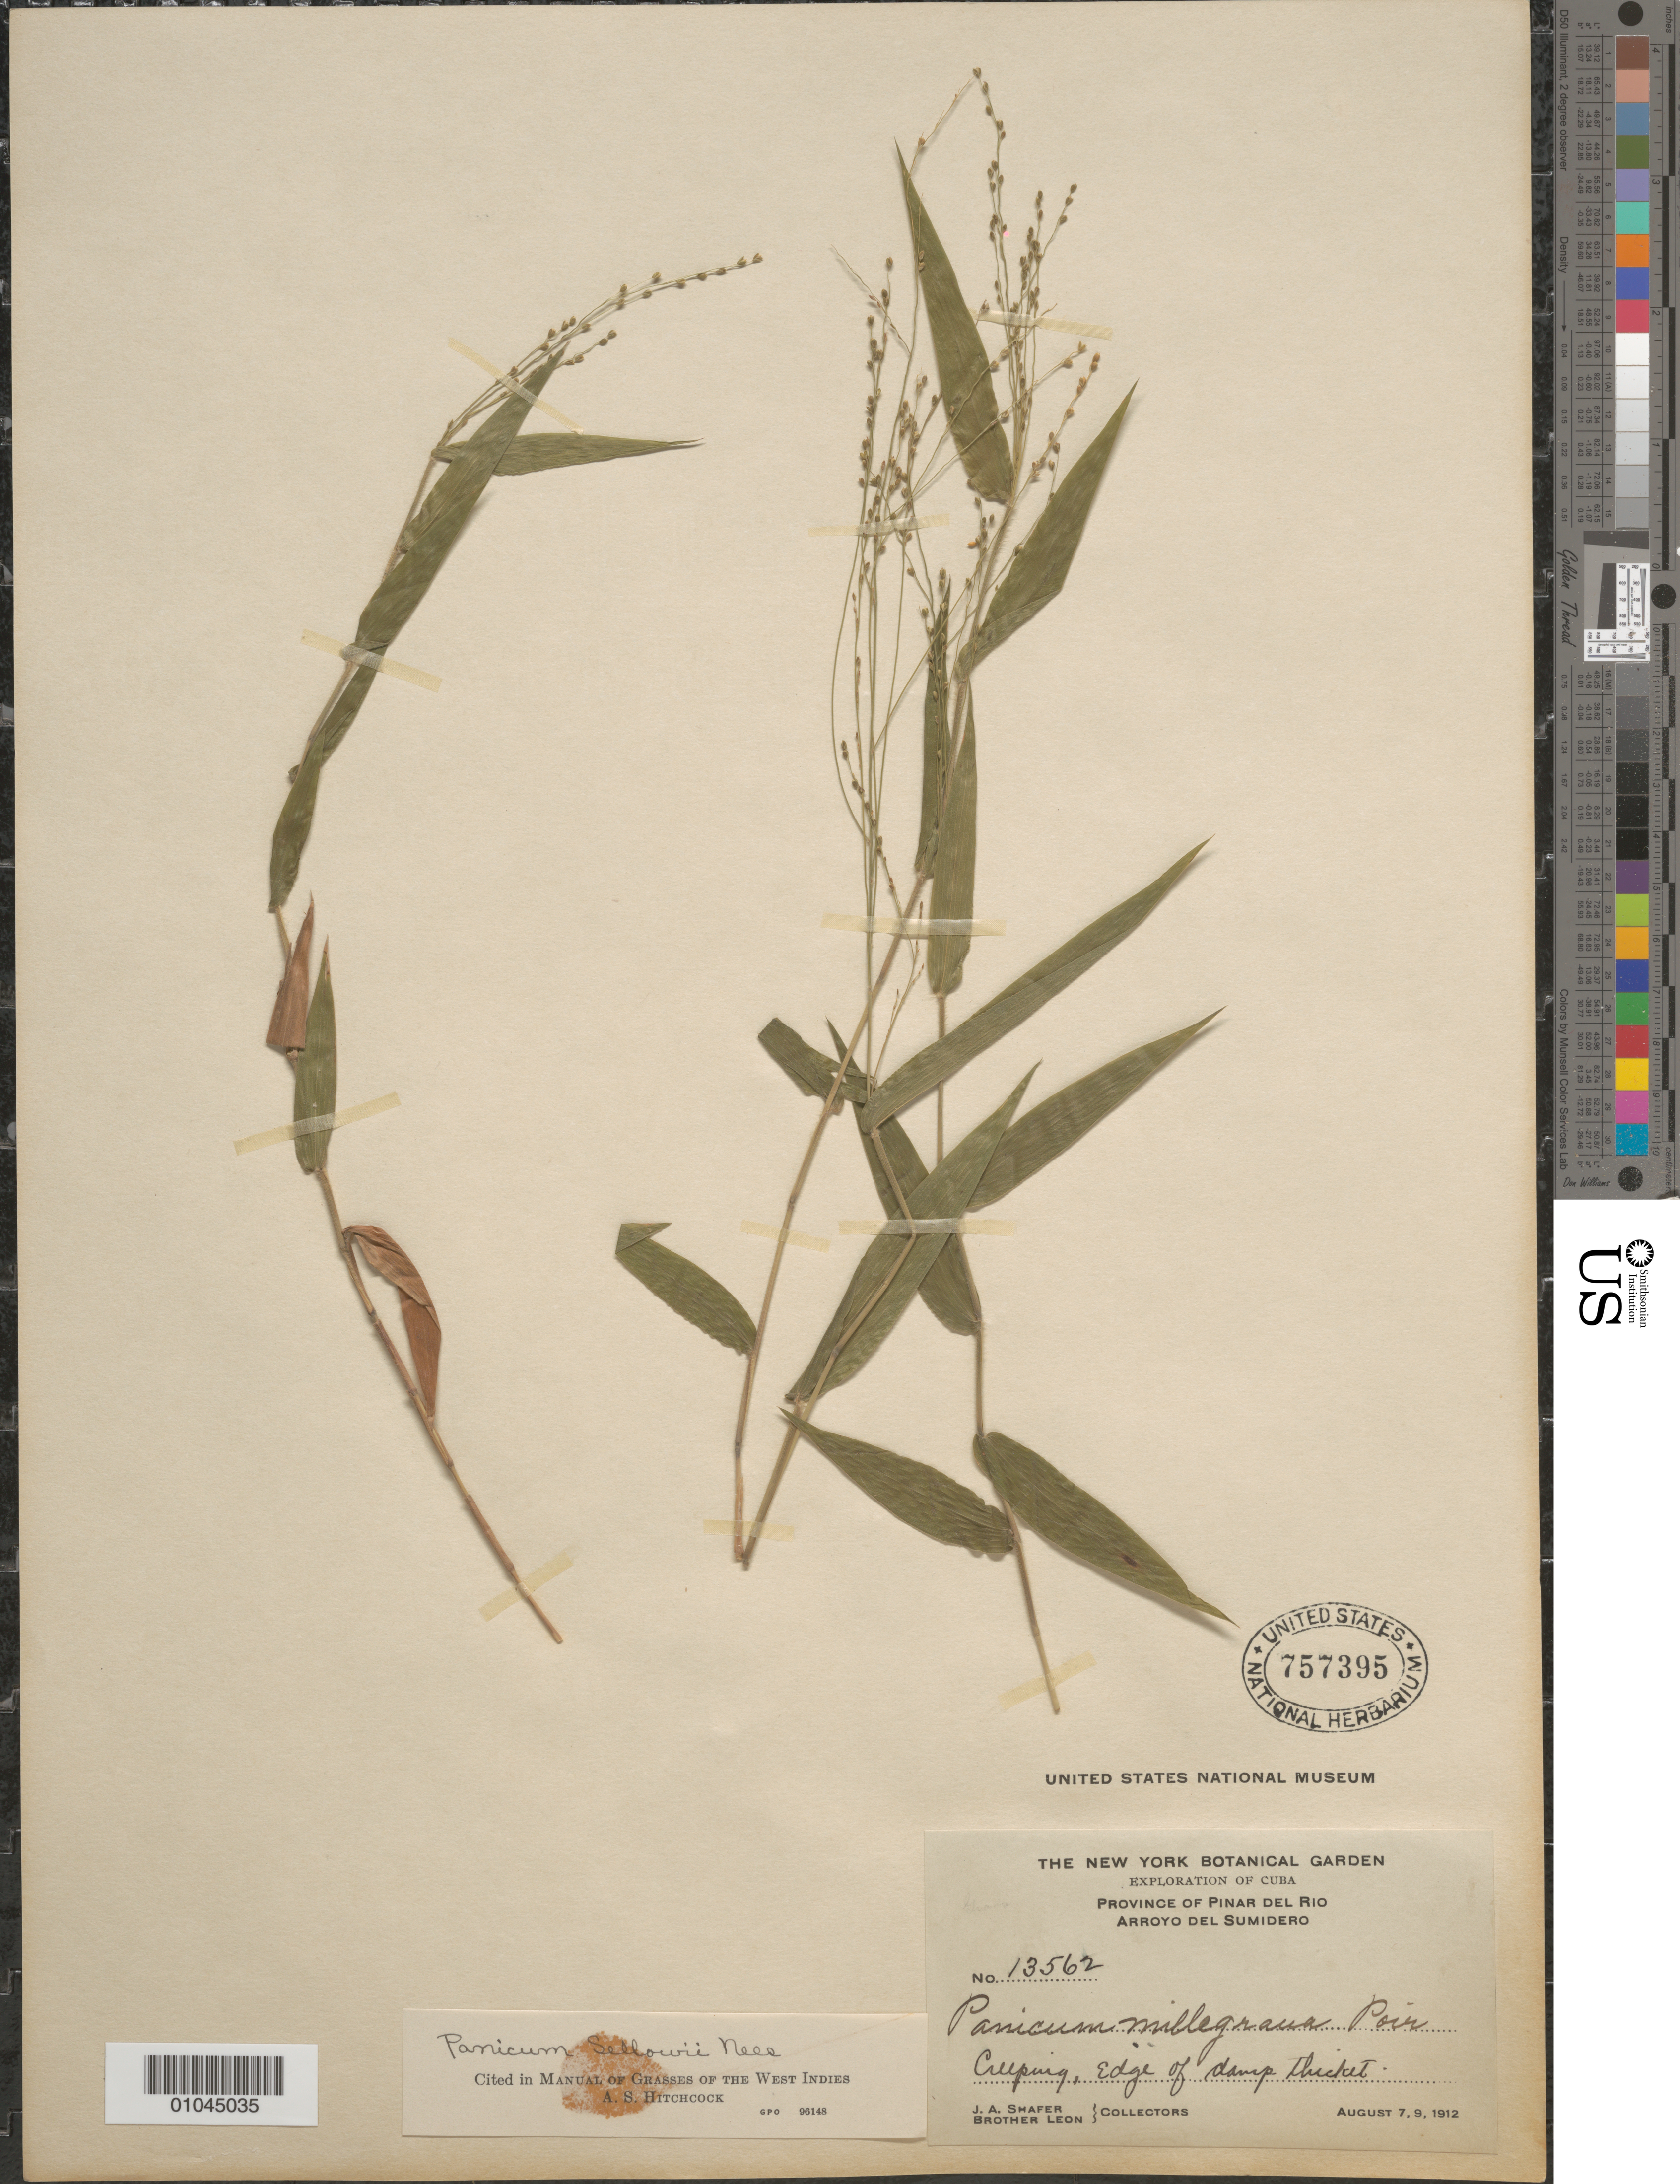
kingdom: Plantae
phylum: Tracheophyta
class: Liliopsida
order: Poales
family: Poaceae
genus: Panicum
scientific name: Panicum sellowii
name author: Nees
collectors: J. A. Shafer & Bro. León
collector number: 13562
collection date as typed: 07 Aug 1912 to 09 Aug 1912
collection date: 1912-08-07/1912-08-09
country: Cuba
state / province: Pinar del Rio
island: Cuba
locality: Arroyo del Sumidero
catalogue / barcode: US 757395